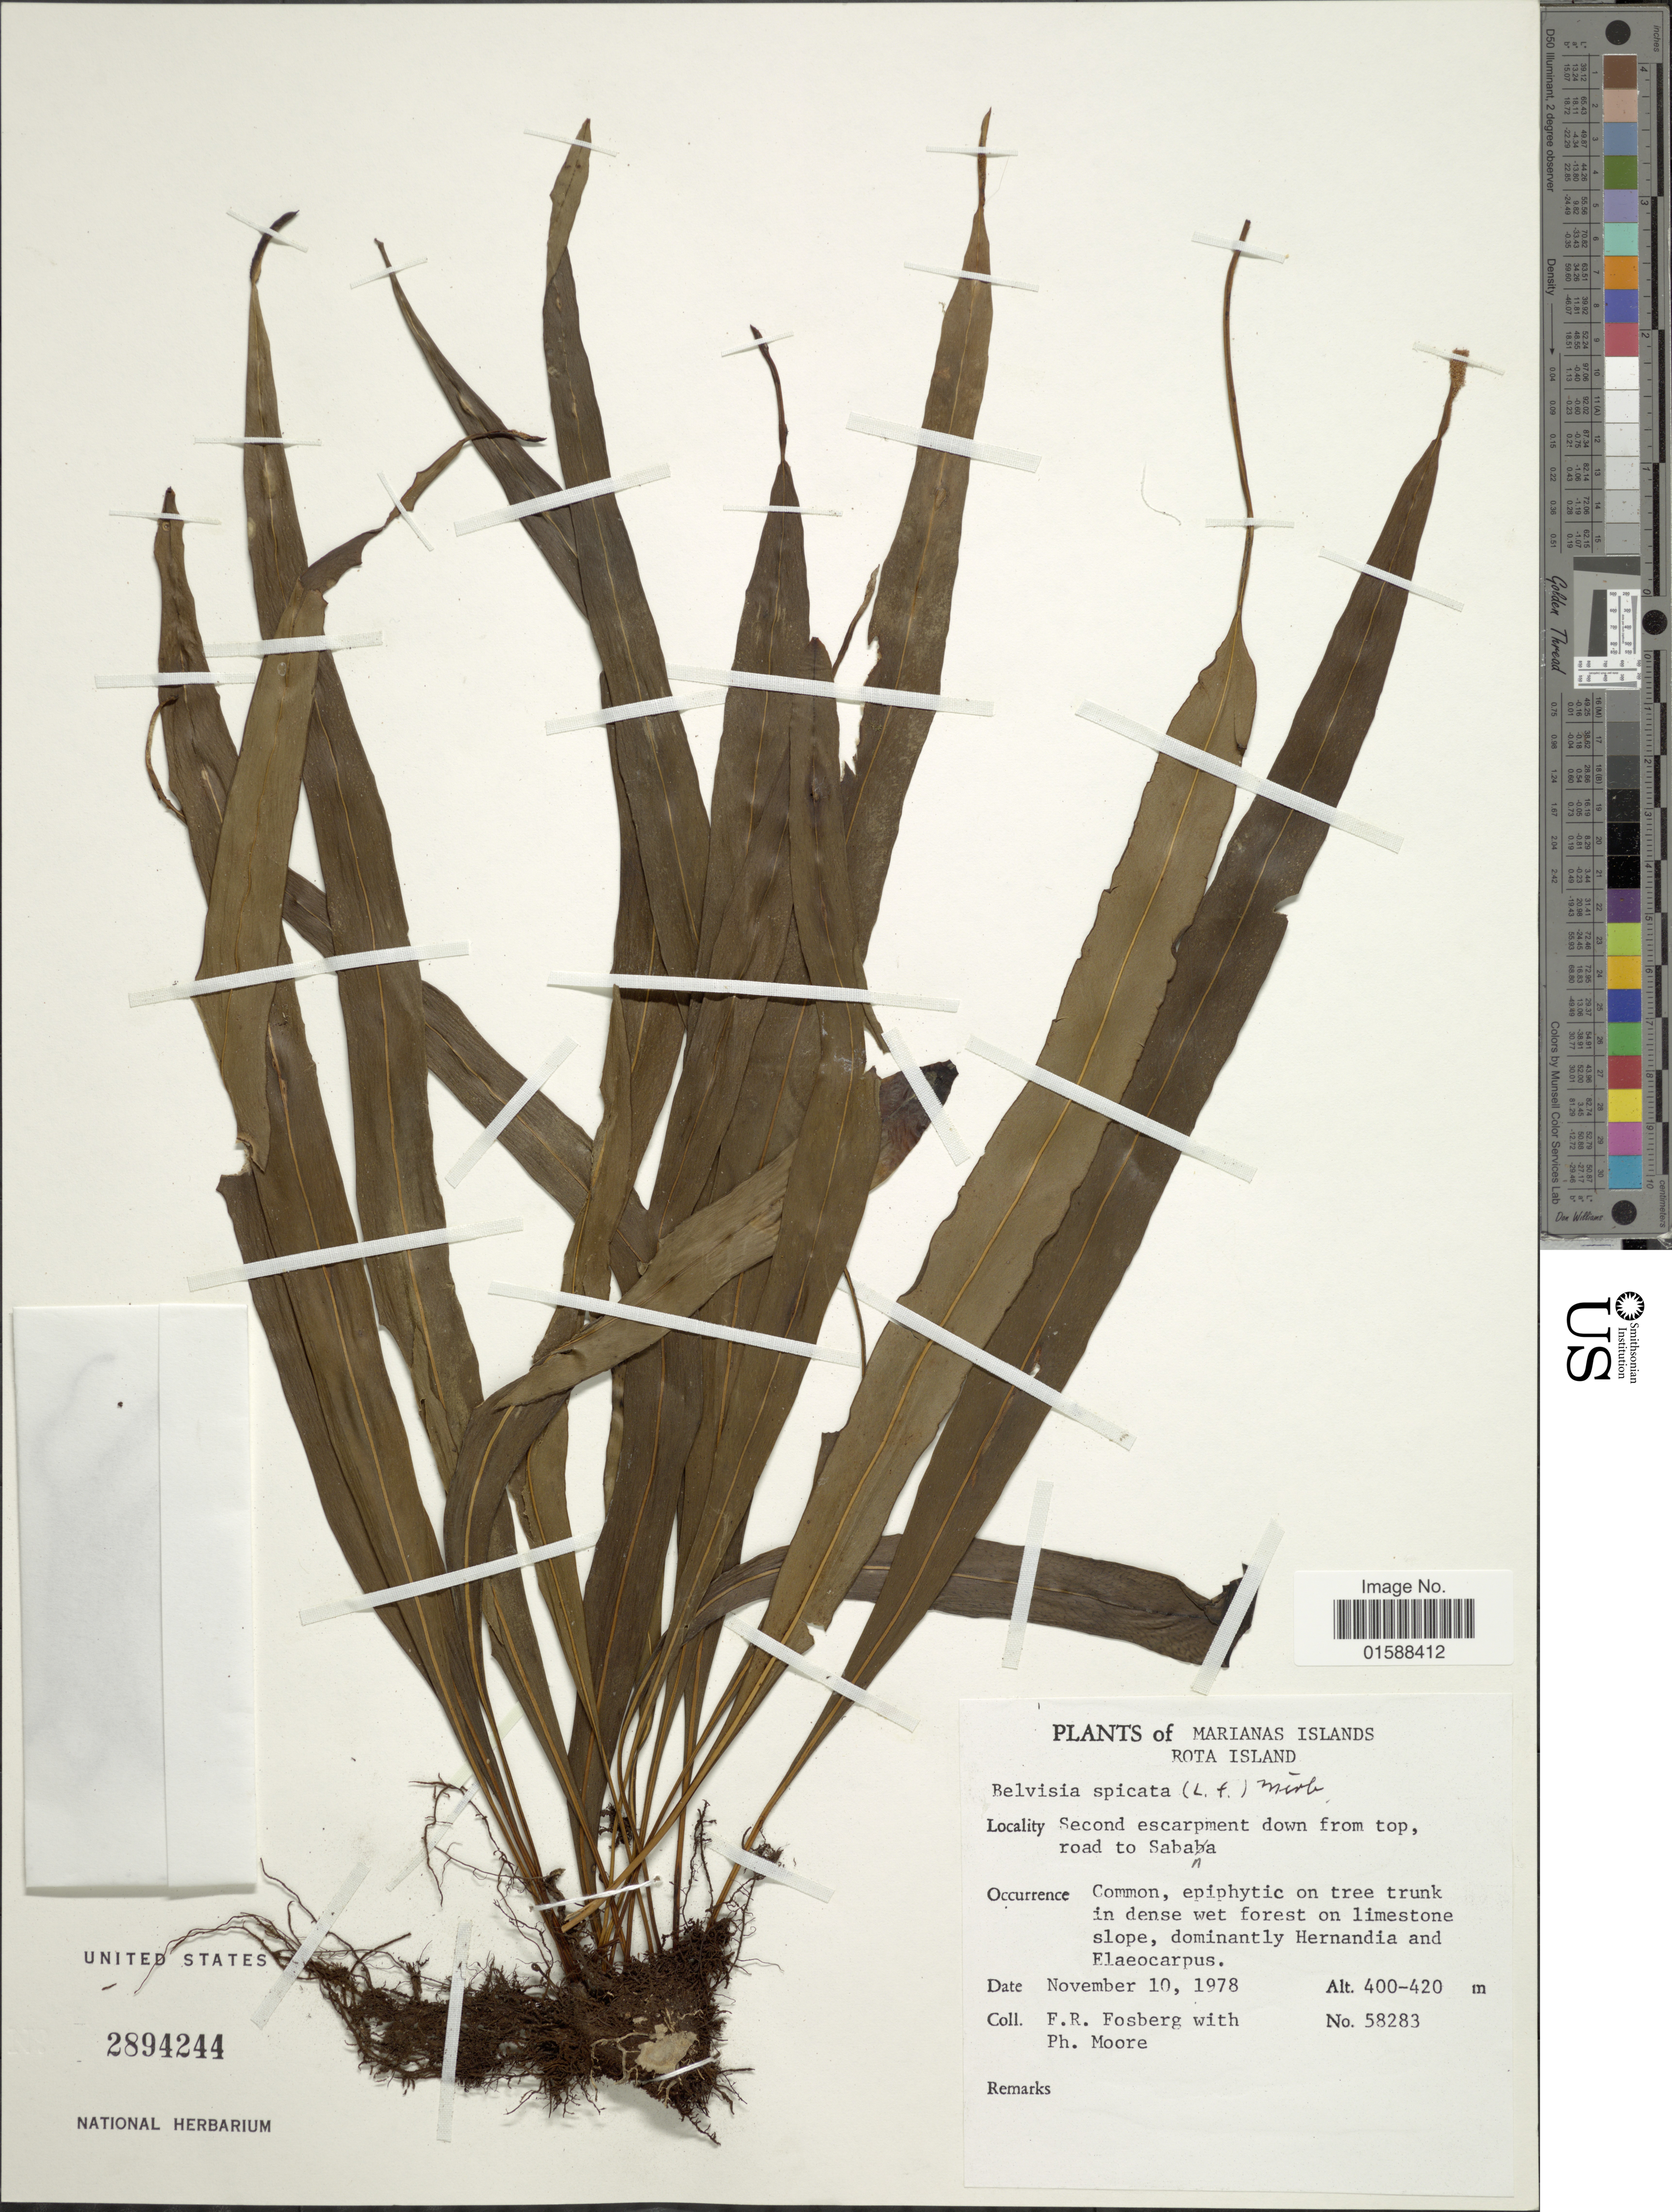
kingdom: Plantae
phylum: Tracheophyta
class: Polypodiopsida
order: Polypodiales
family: Polypodiaceae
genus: Lepisorus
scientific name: Lepisorus spicatus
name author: (L. f.) Li S. Wang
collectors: F. R. Fosberg & P. Moore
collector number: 58283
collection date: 1978-11-10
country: Northern Mariana Islands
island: Rota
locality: Rota Island. Second escarpment down from top, road to Saba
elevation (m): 400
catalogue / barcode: US 2894244